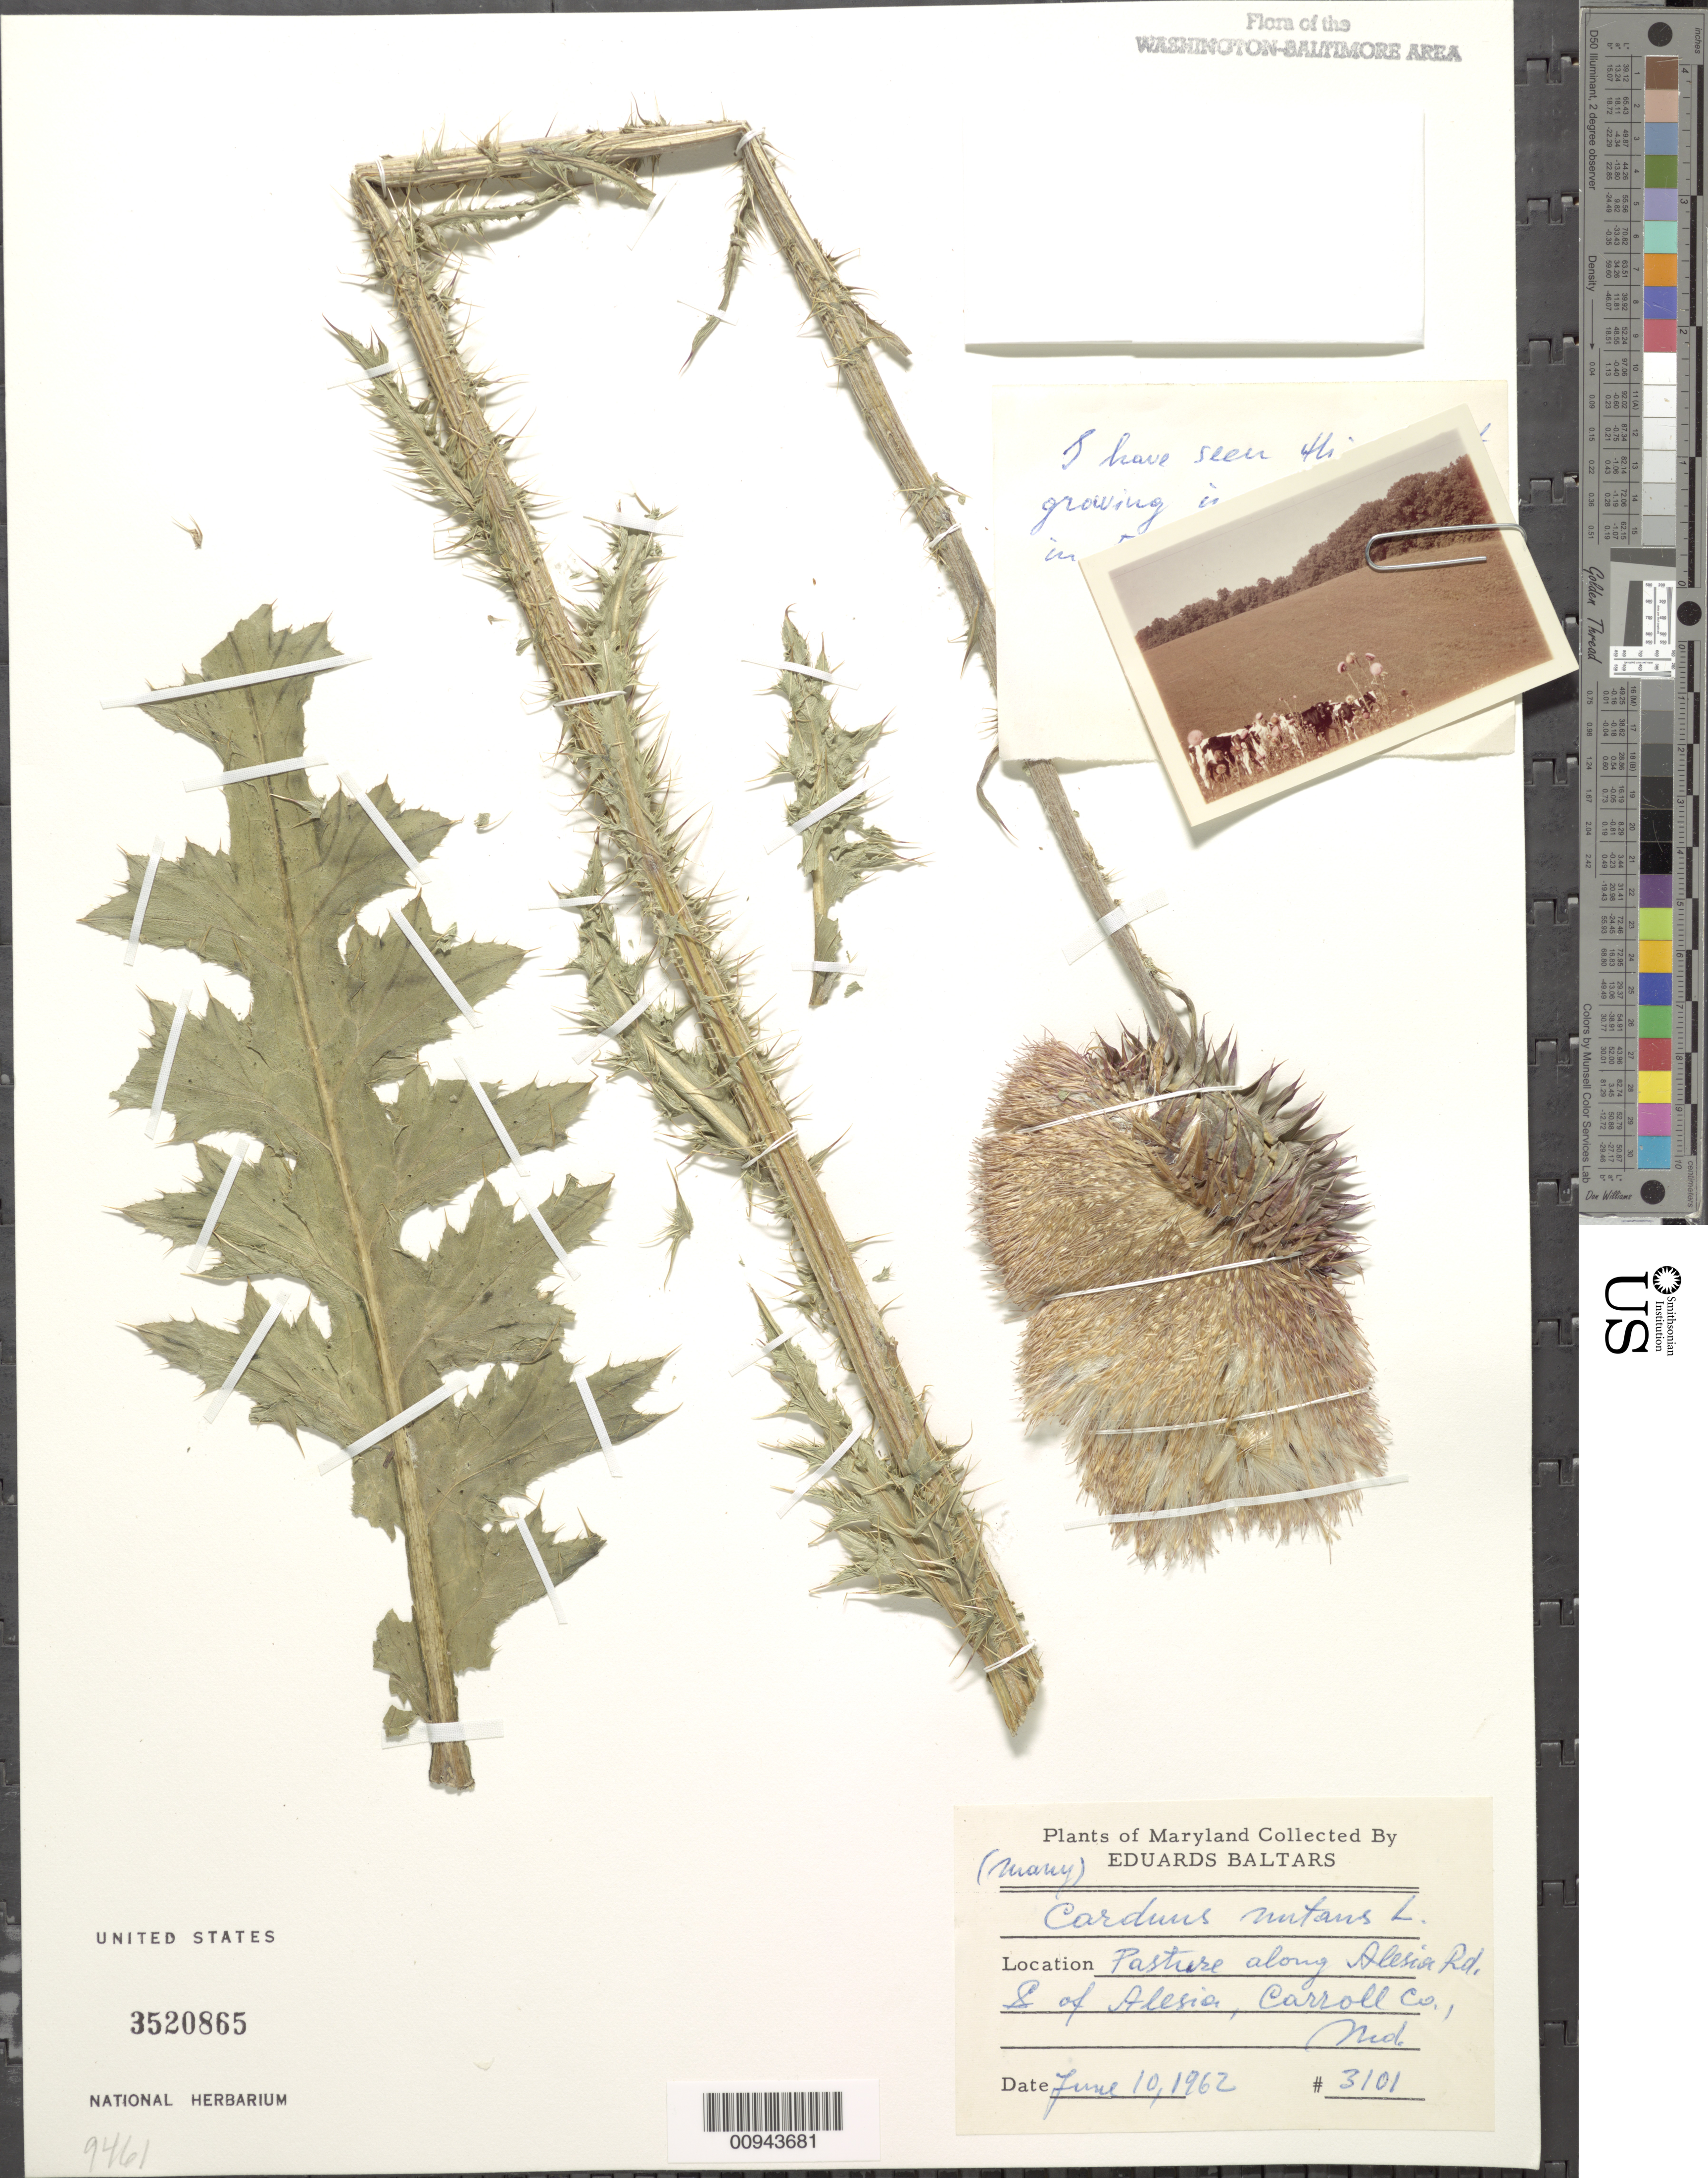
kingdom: Plantae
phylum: Tracheophyta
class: Magnoliopsida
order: Asterales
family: Asteraceae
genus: Carduus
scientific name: Carduus nutans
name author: L.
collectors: E. Baltars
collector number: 3101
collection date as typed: June 10, 1962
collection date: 1962-06-10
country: United States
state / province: Maryland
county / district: Carroll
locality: Along Alesia Rd. S of Alesia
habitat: pasture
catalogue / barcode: US 3520865